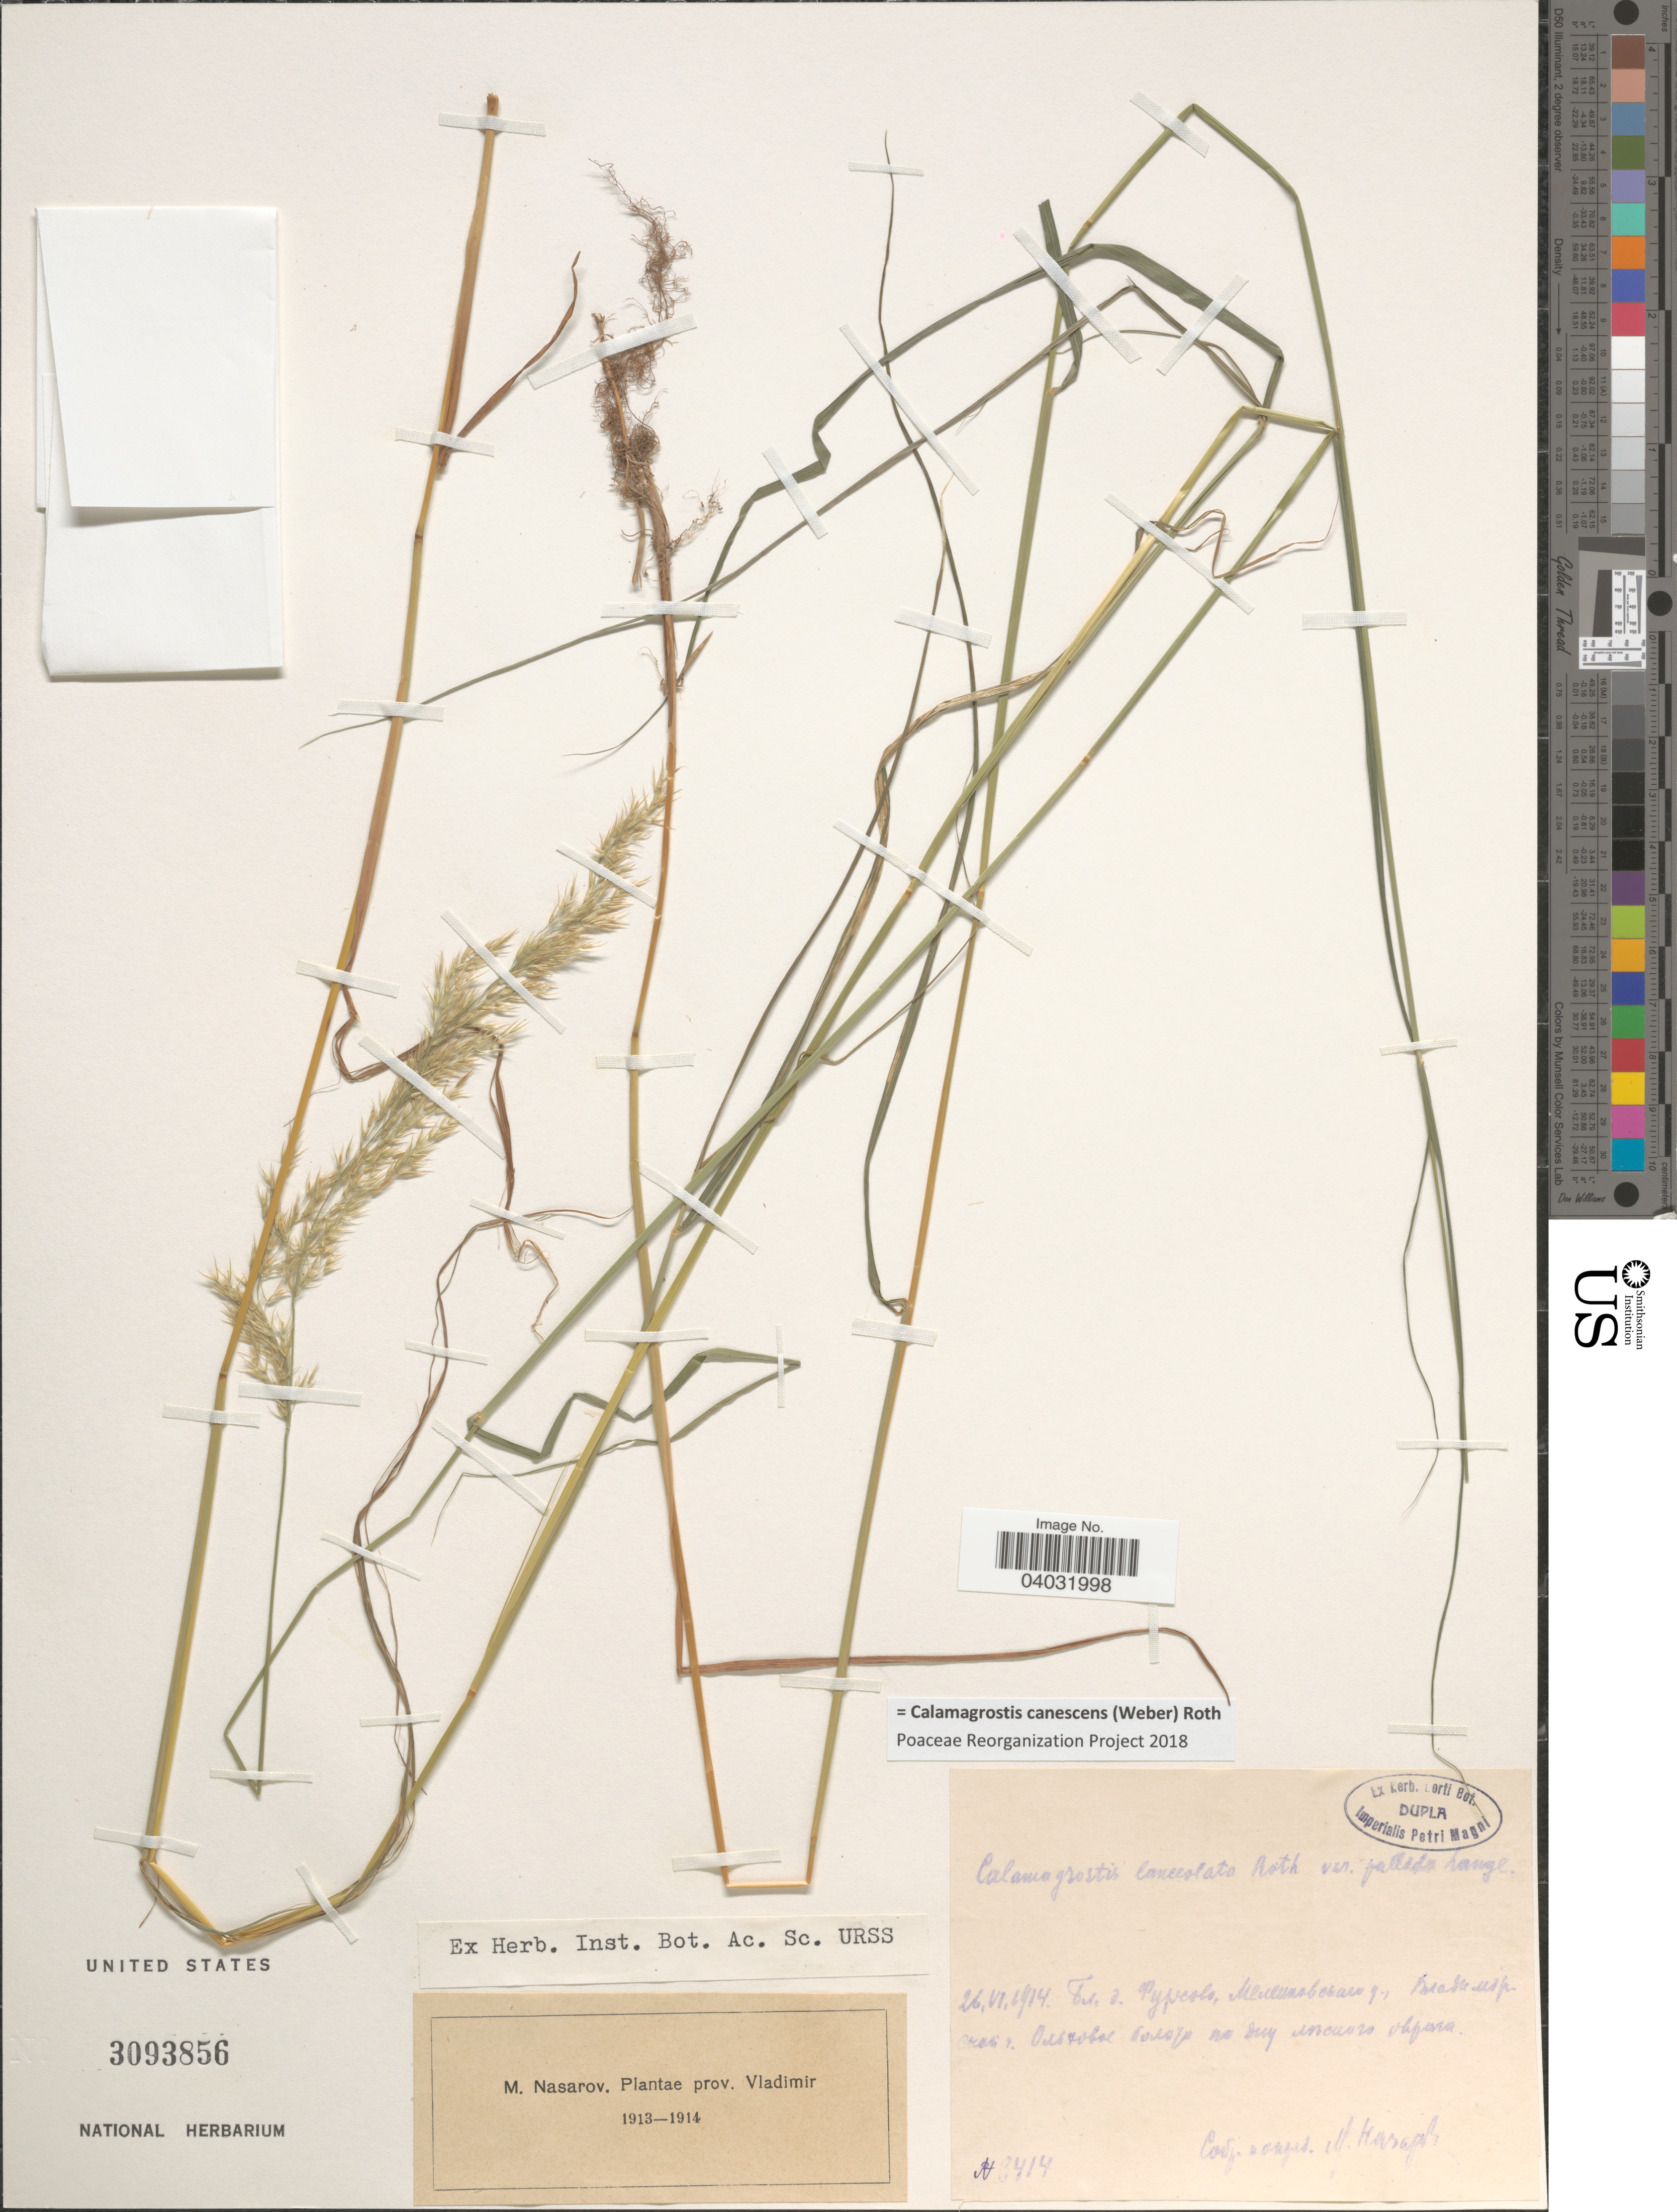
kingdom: Plantae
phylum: Tracheophyta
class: Liliopsida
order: Poales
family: Poaceae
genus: Calamagrostis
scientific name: Calamagrostis canescens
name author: (G.H. Weber) Roth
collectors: M. Nasarov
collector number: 3414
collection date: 1914-06-26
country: Russian Federation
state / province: Vladimir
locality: X.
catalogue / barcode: US 3093856